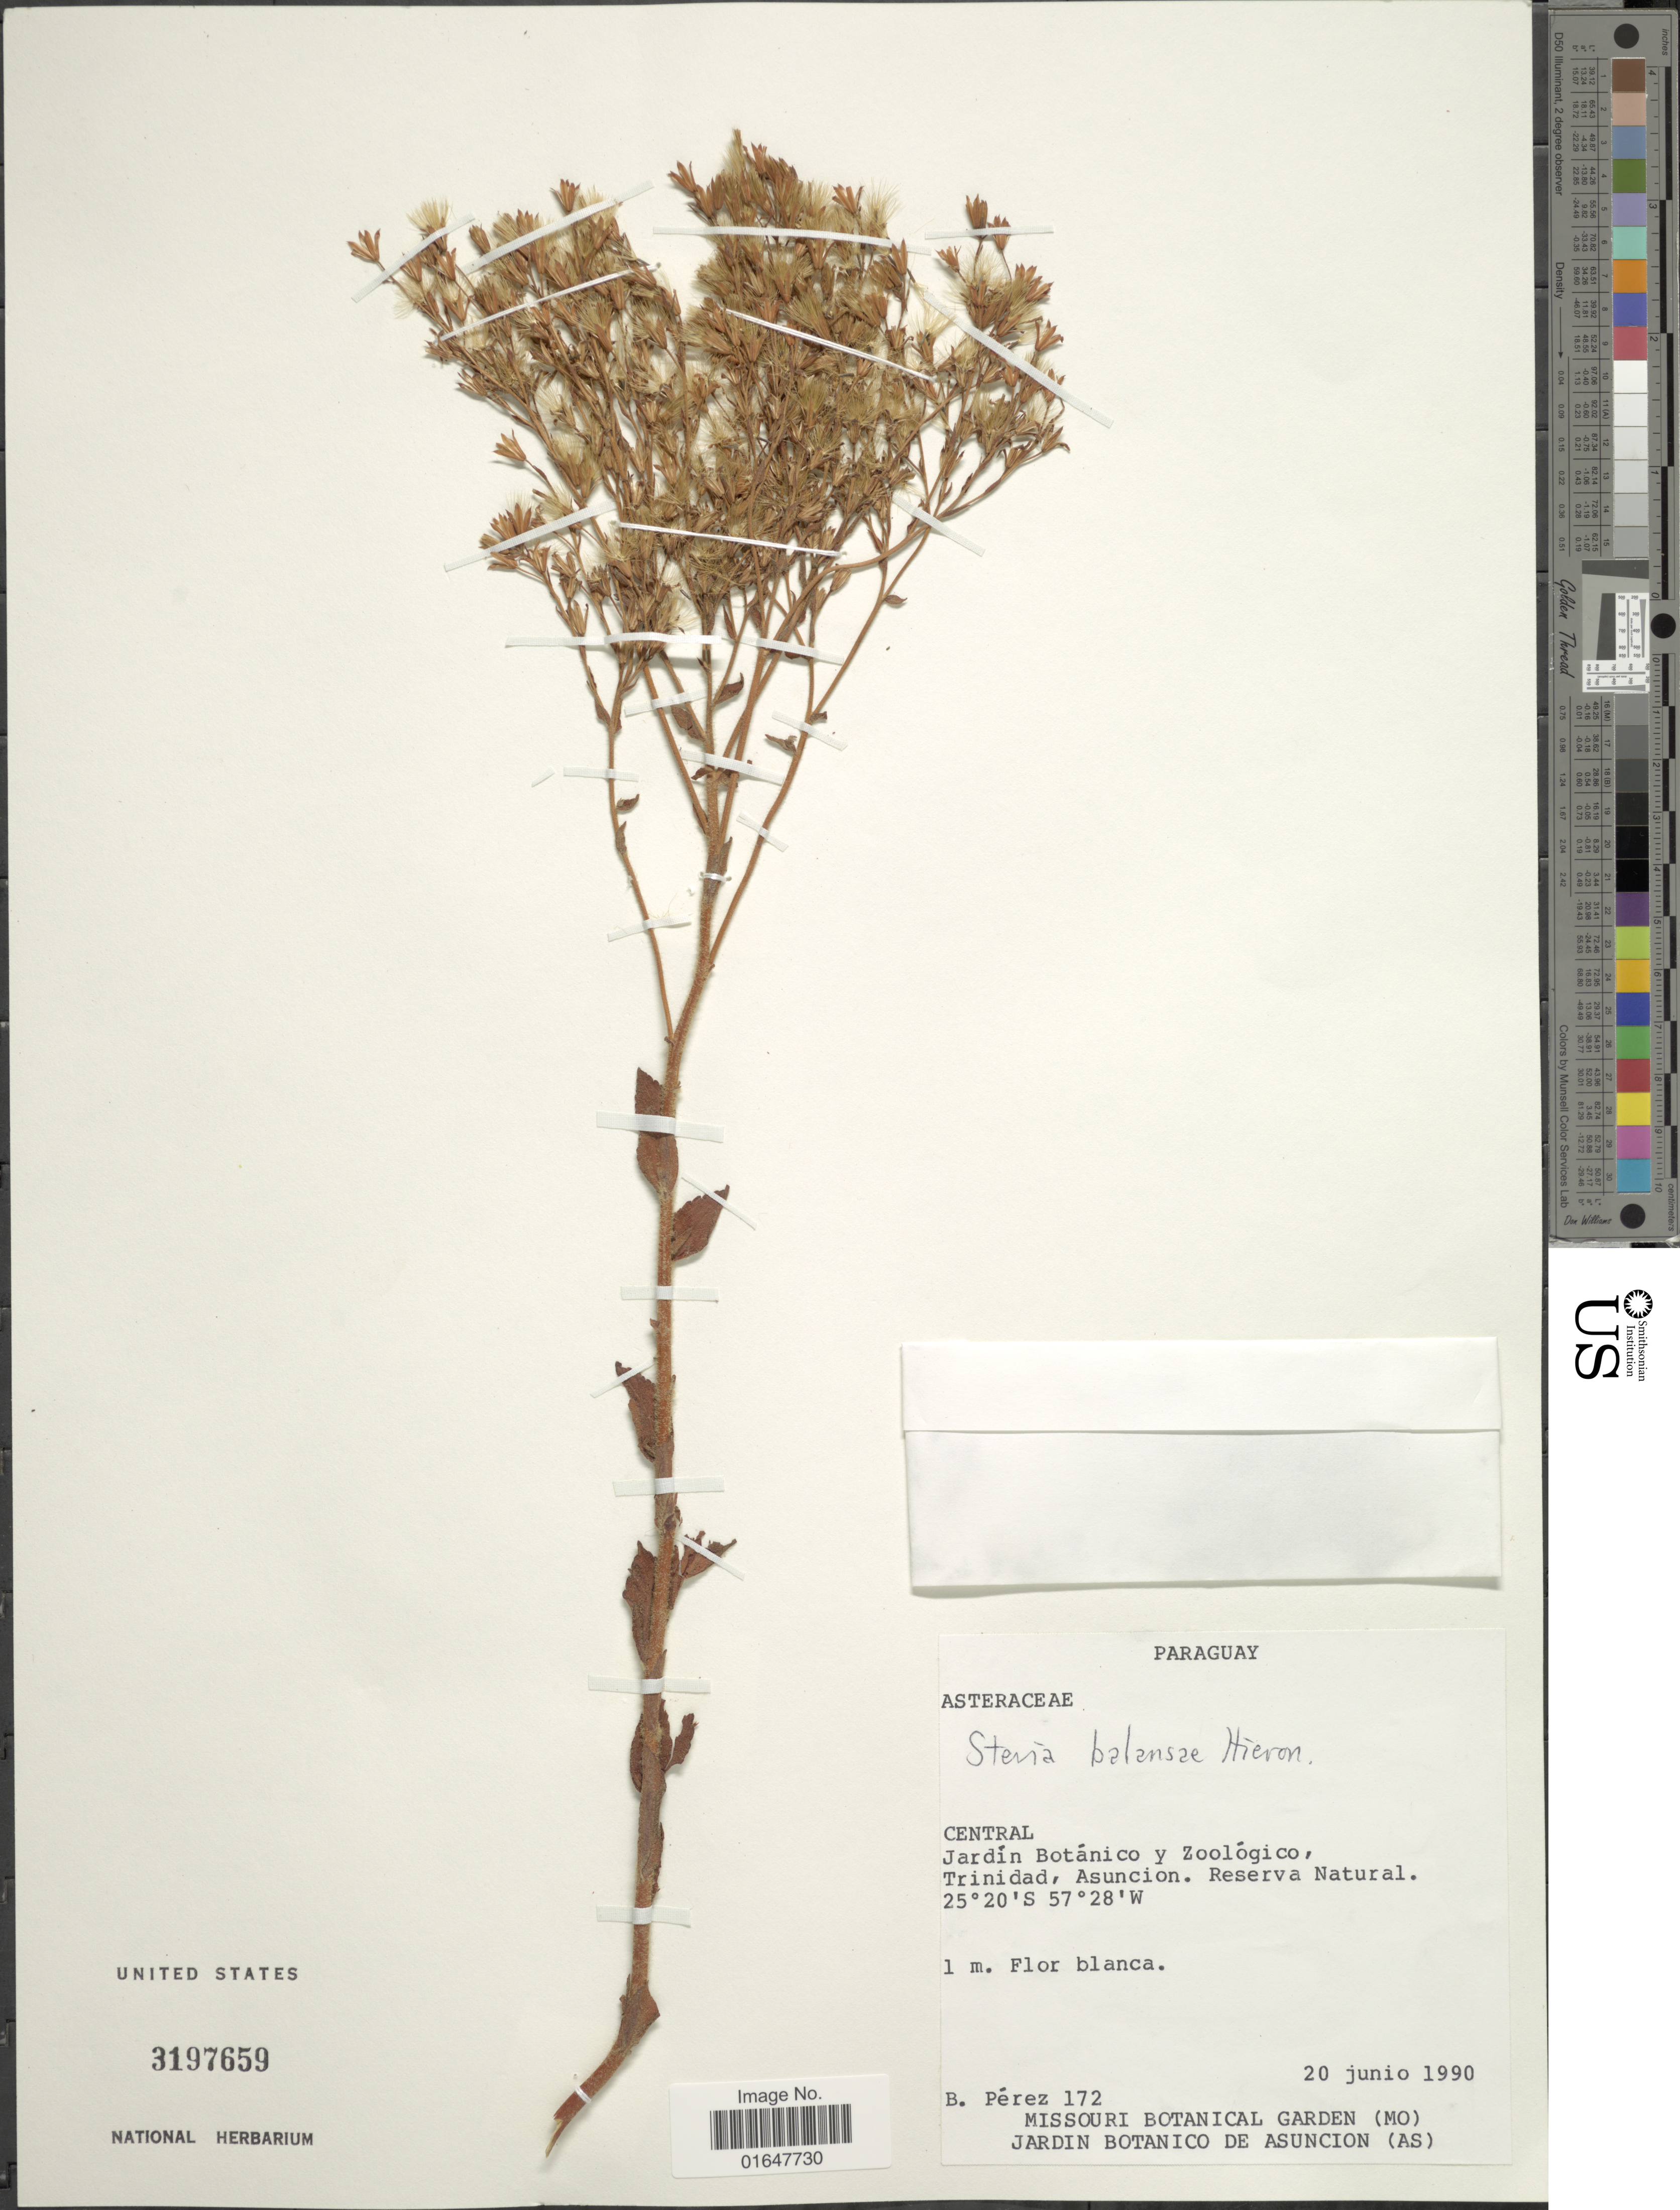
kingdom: Plantae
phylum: Tracheophyta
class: Magnoliopsida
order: Asterales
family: Asteraceae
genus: Stevia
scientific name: Stevia balansae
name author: Hieron.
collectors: B. Pérez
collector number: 172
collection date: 1990-06-20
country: Paraguay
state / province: Central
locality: Jardin Botanico y Zoologico, Trinidad, Ascuncion, Reserva Natural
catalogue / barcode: US 3197659